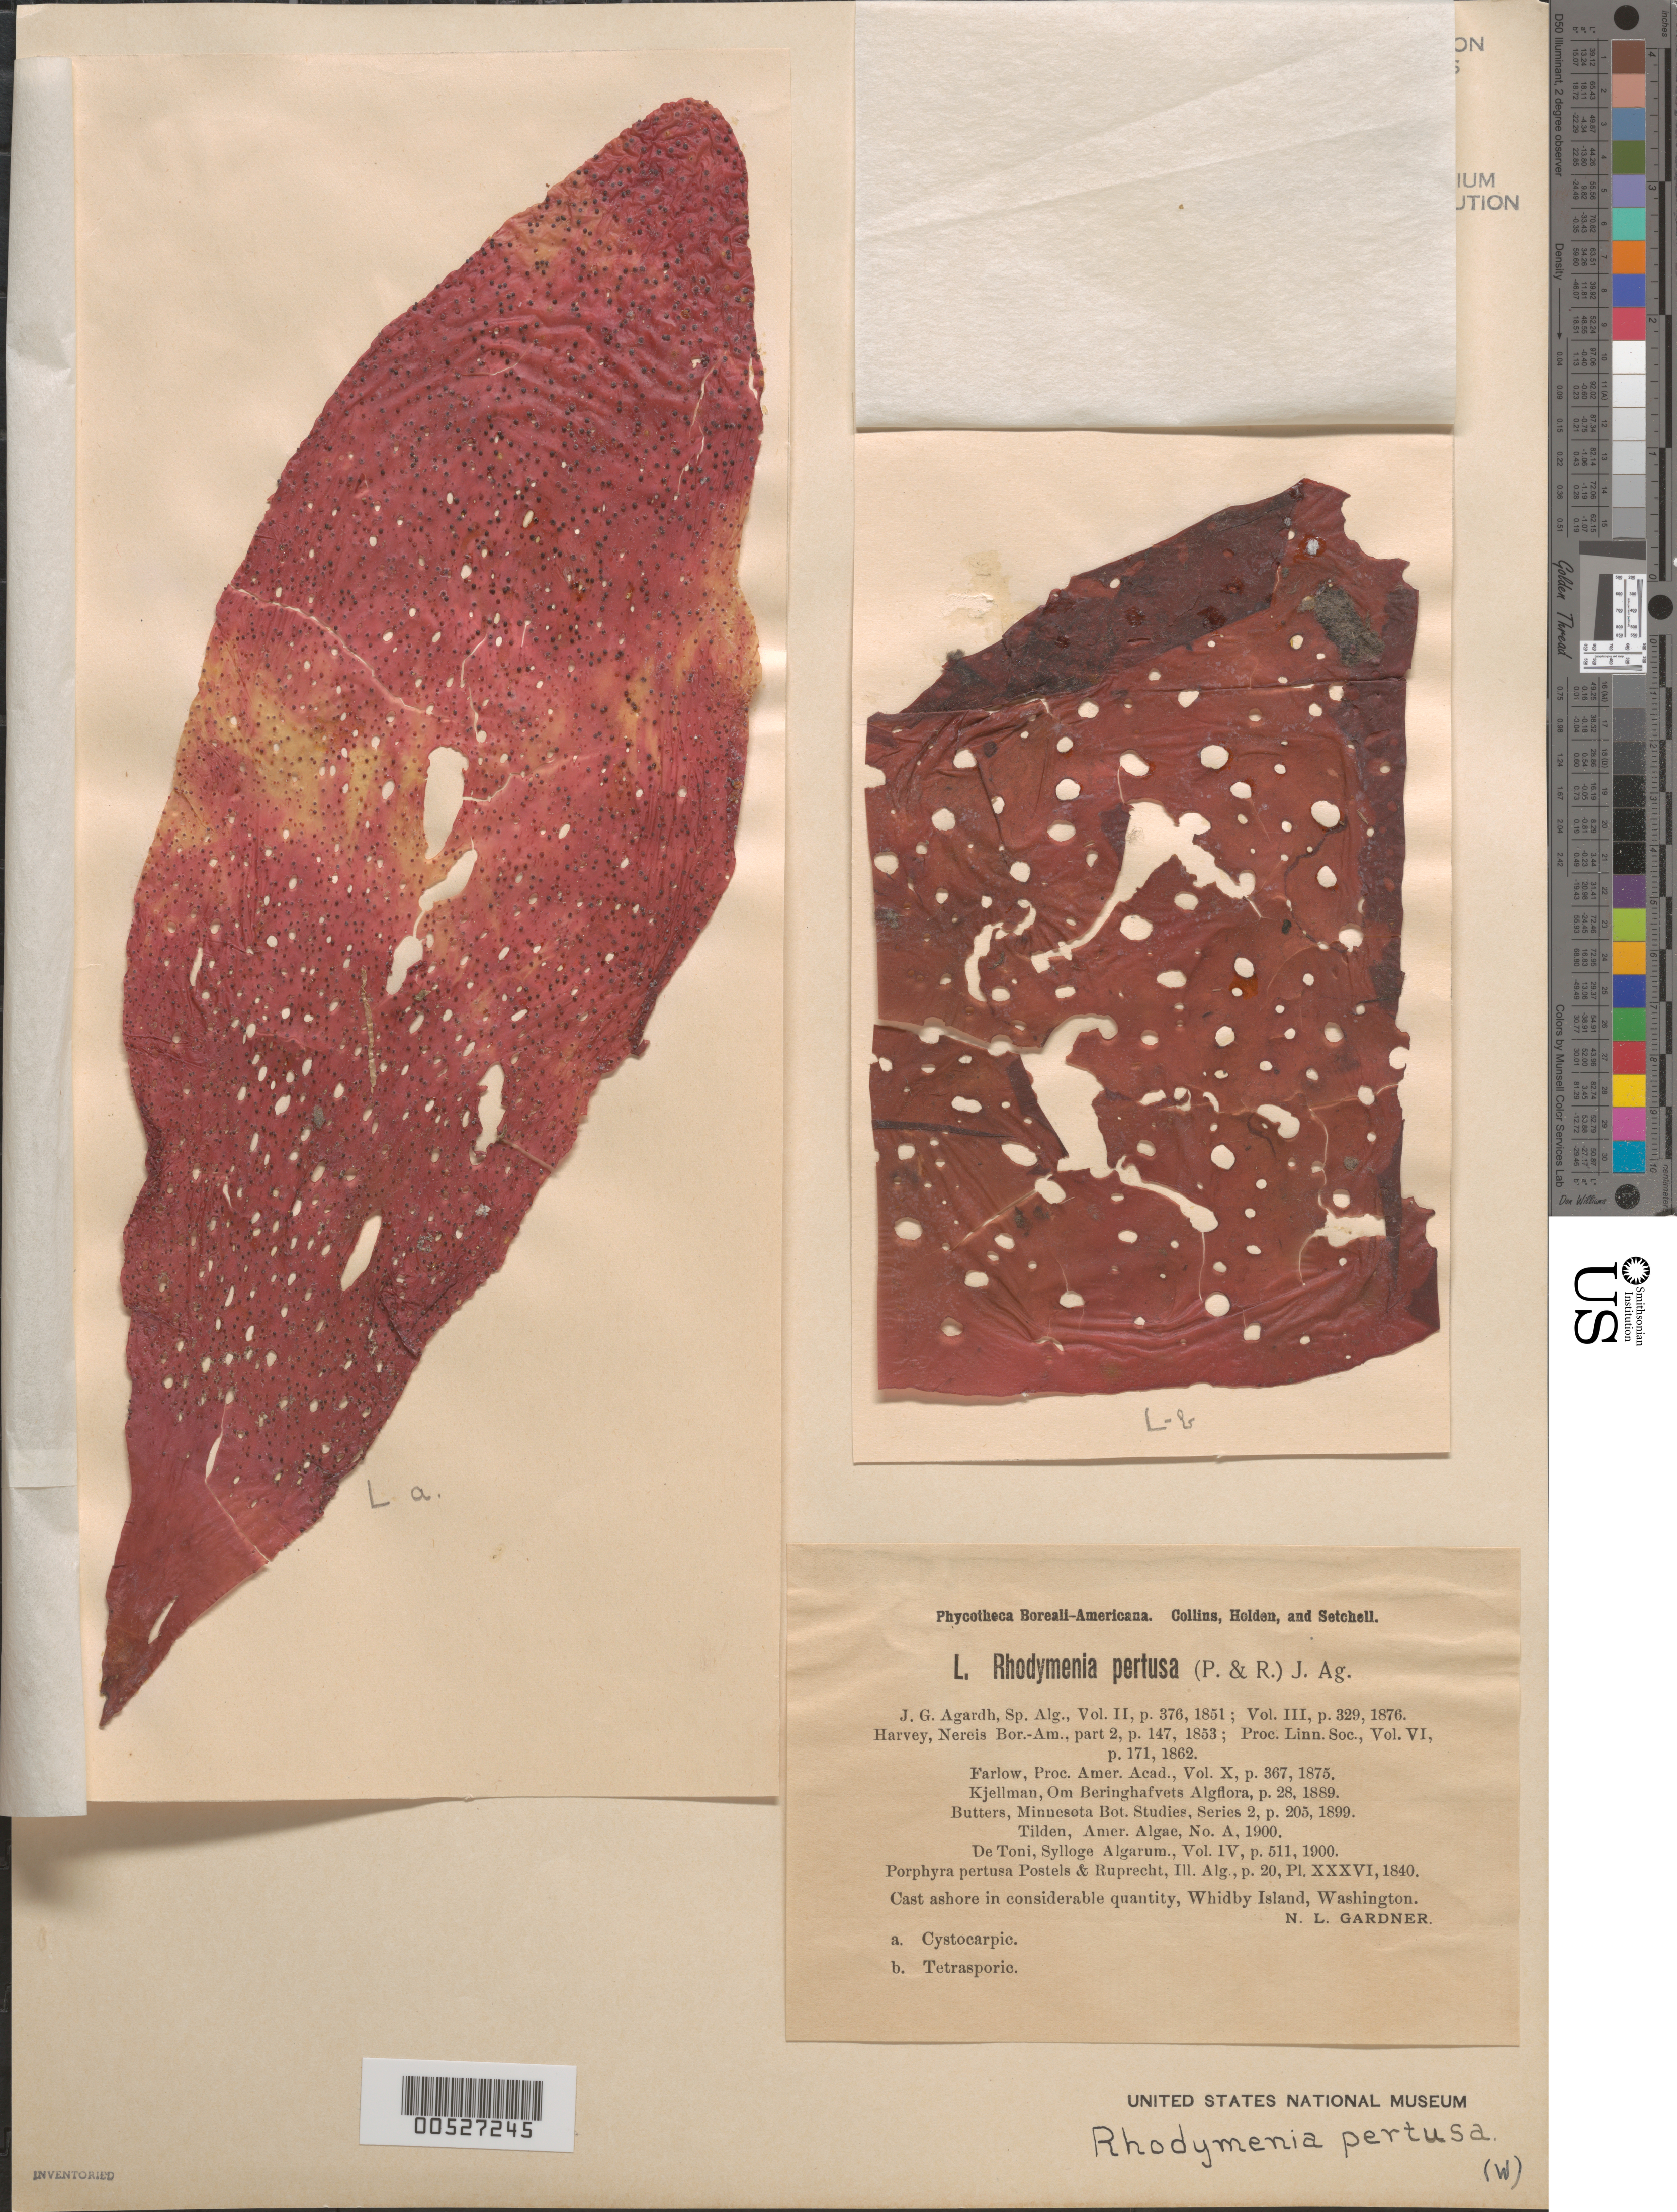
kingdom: Plantae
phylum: Rhodophyta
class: Florideophyceae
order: Rhodymeniales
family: Rhodymeniaceae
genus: Rhodymenia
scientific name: Rhodymenia pertusa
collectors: N. Gardner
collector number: PB-A L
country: United States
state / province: Washington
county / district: Island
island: Whidbey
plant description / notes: Collins, Holden & Setchell, Phycotheca Boreali-Americana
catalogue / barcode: US 79306